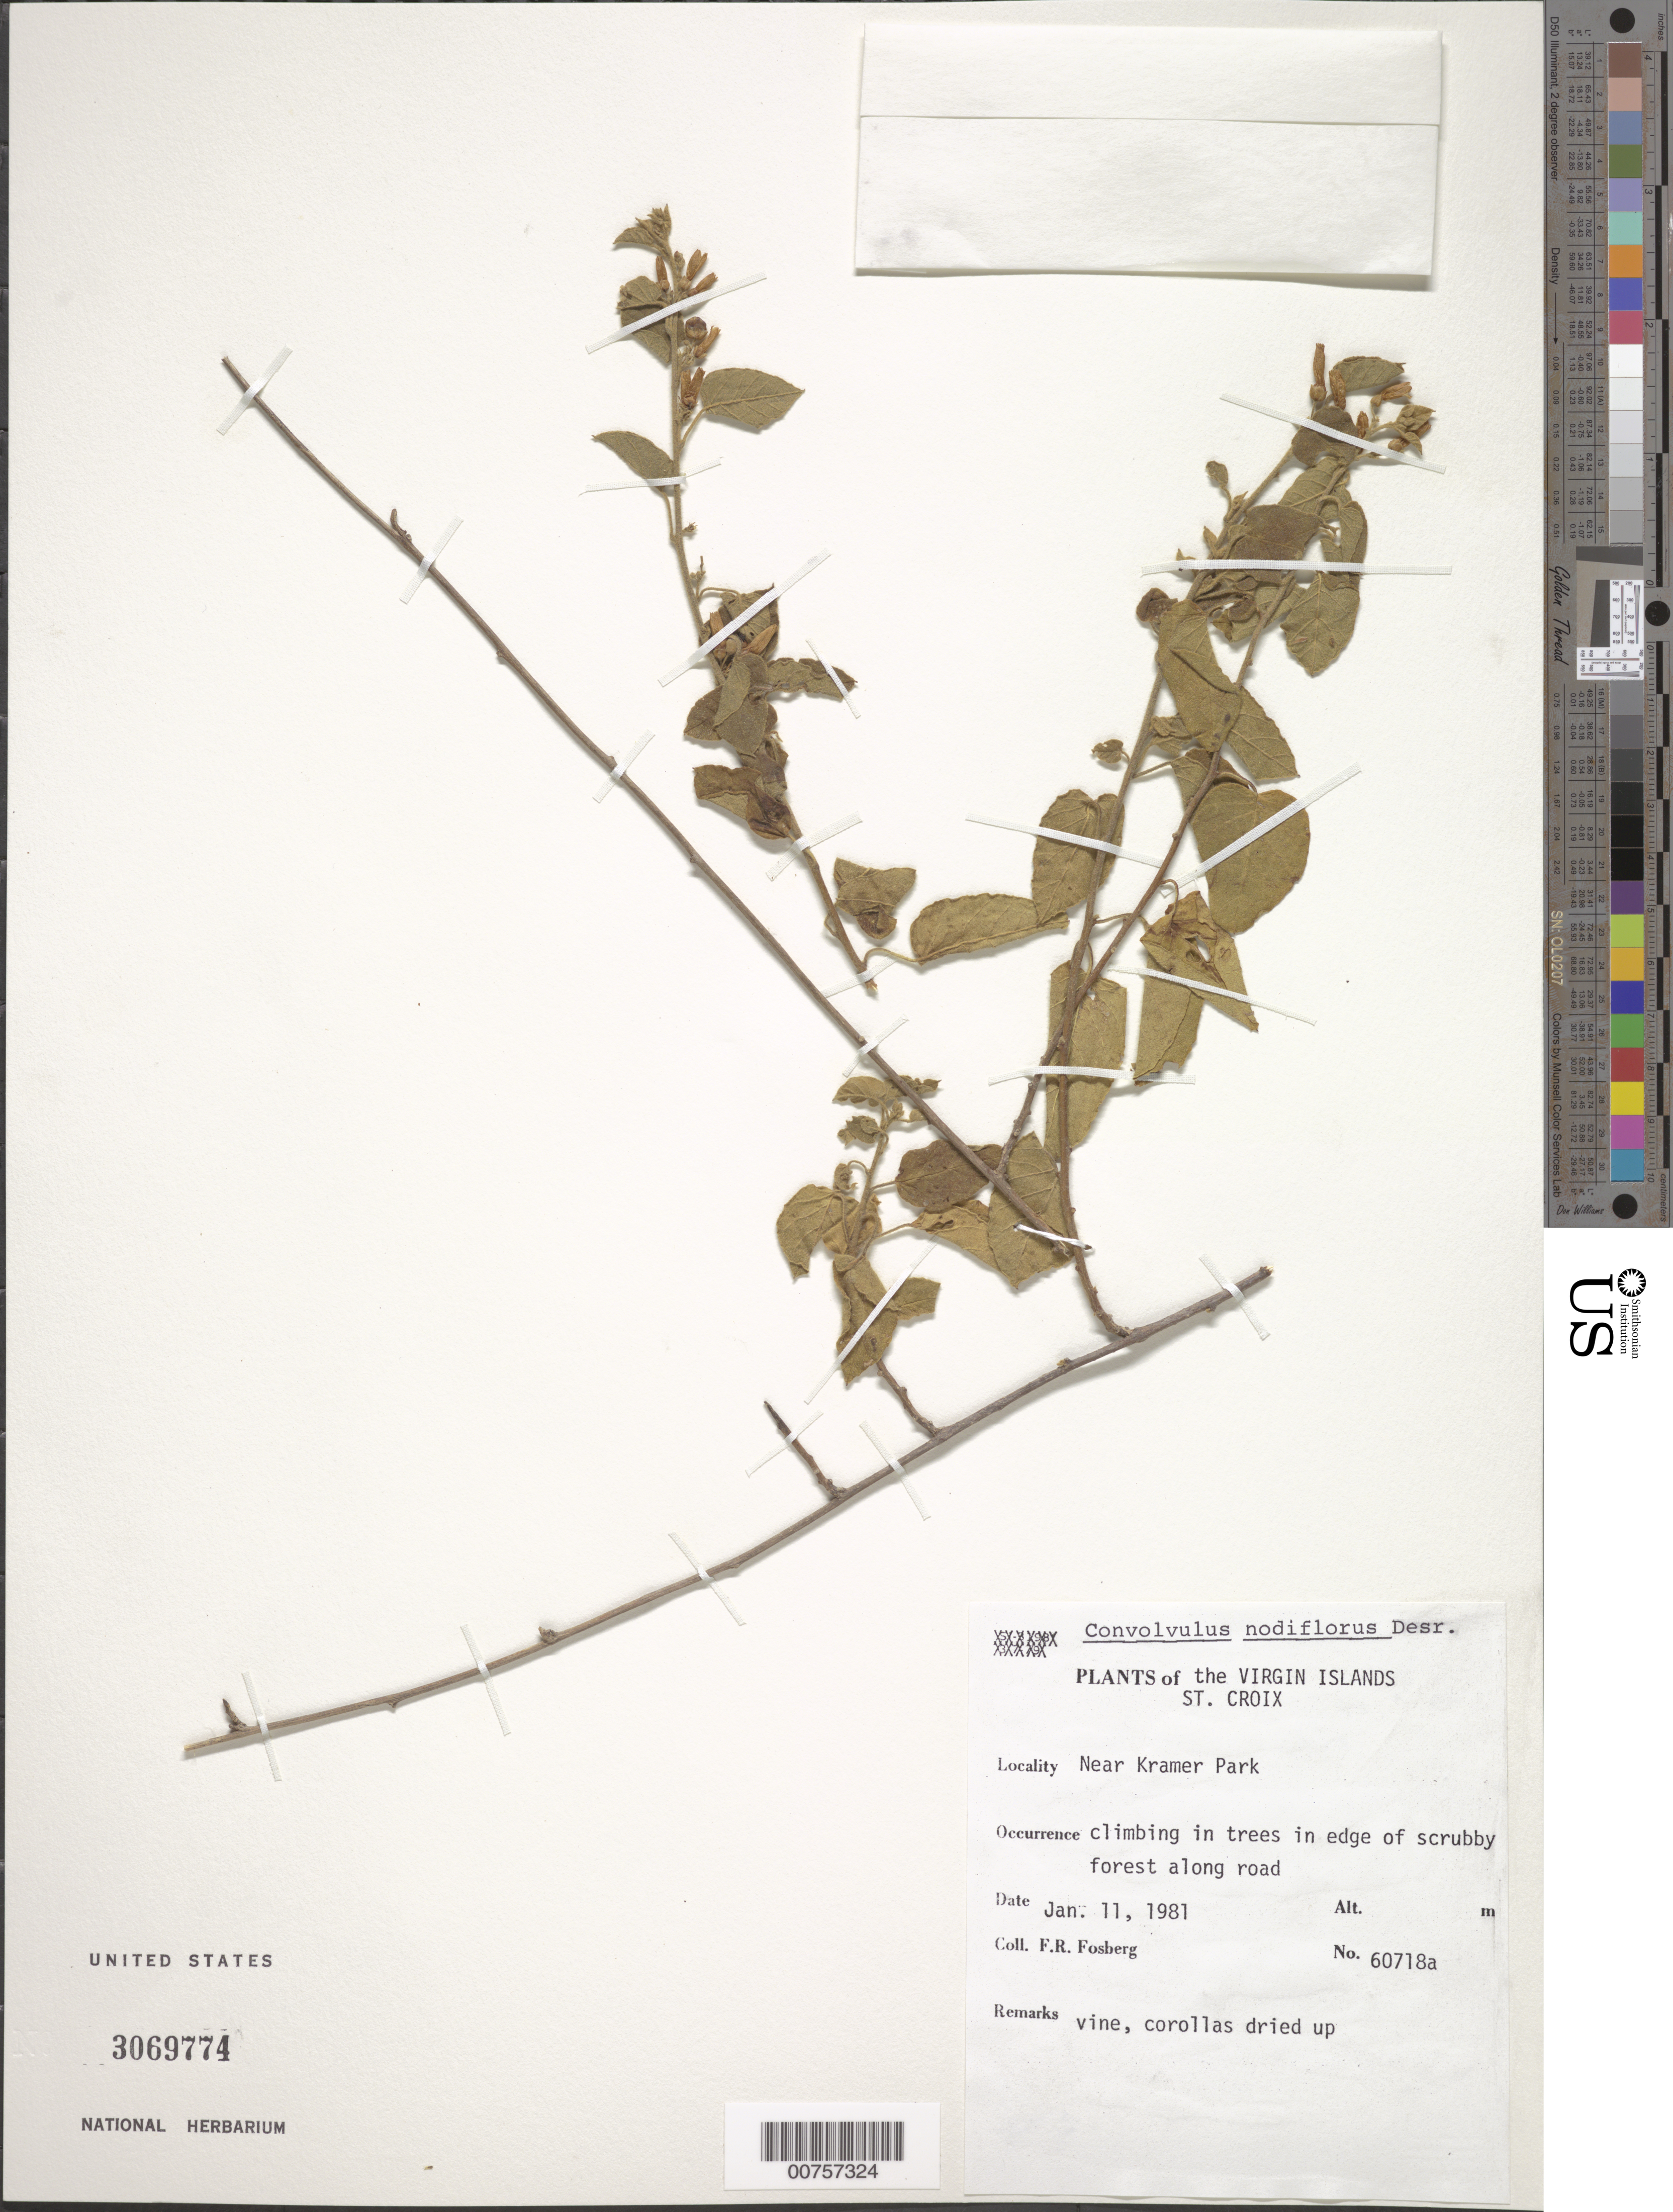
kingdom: Plantae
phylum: Tracheophyta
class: Magnoliopsida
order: Solanales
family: Convolvulaceae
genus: Convolvulus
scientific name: Convolvulus nodiflorus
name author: Desr.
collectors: F. R. Fosberg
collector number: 60718a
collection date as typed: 11 Jan 1981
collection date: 1981-01-11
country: U.S. Virgin Islands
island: St. Croix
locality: Near Kramer Park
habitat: Climbing in trees in edge of scrubby forest along road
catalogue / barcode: US 3069774